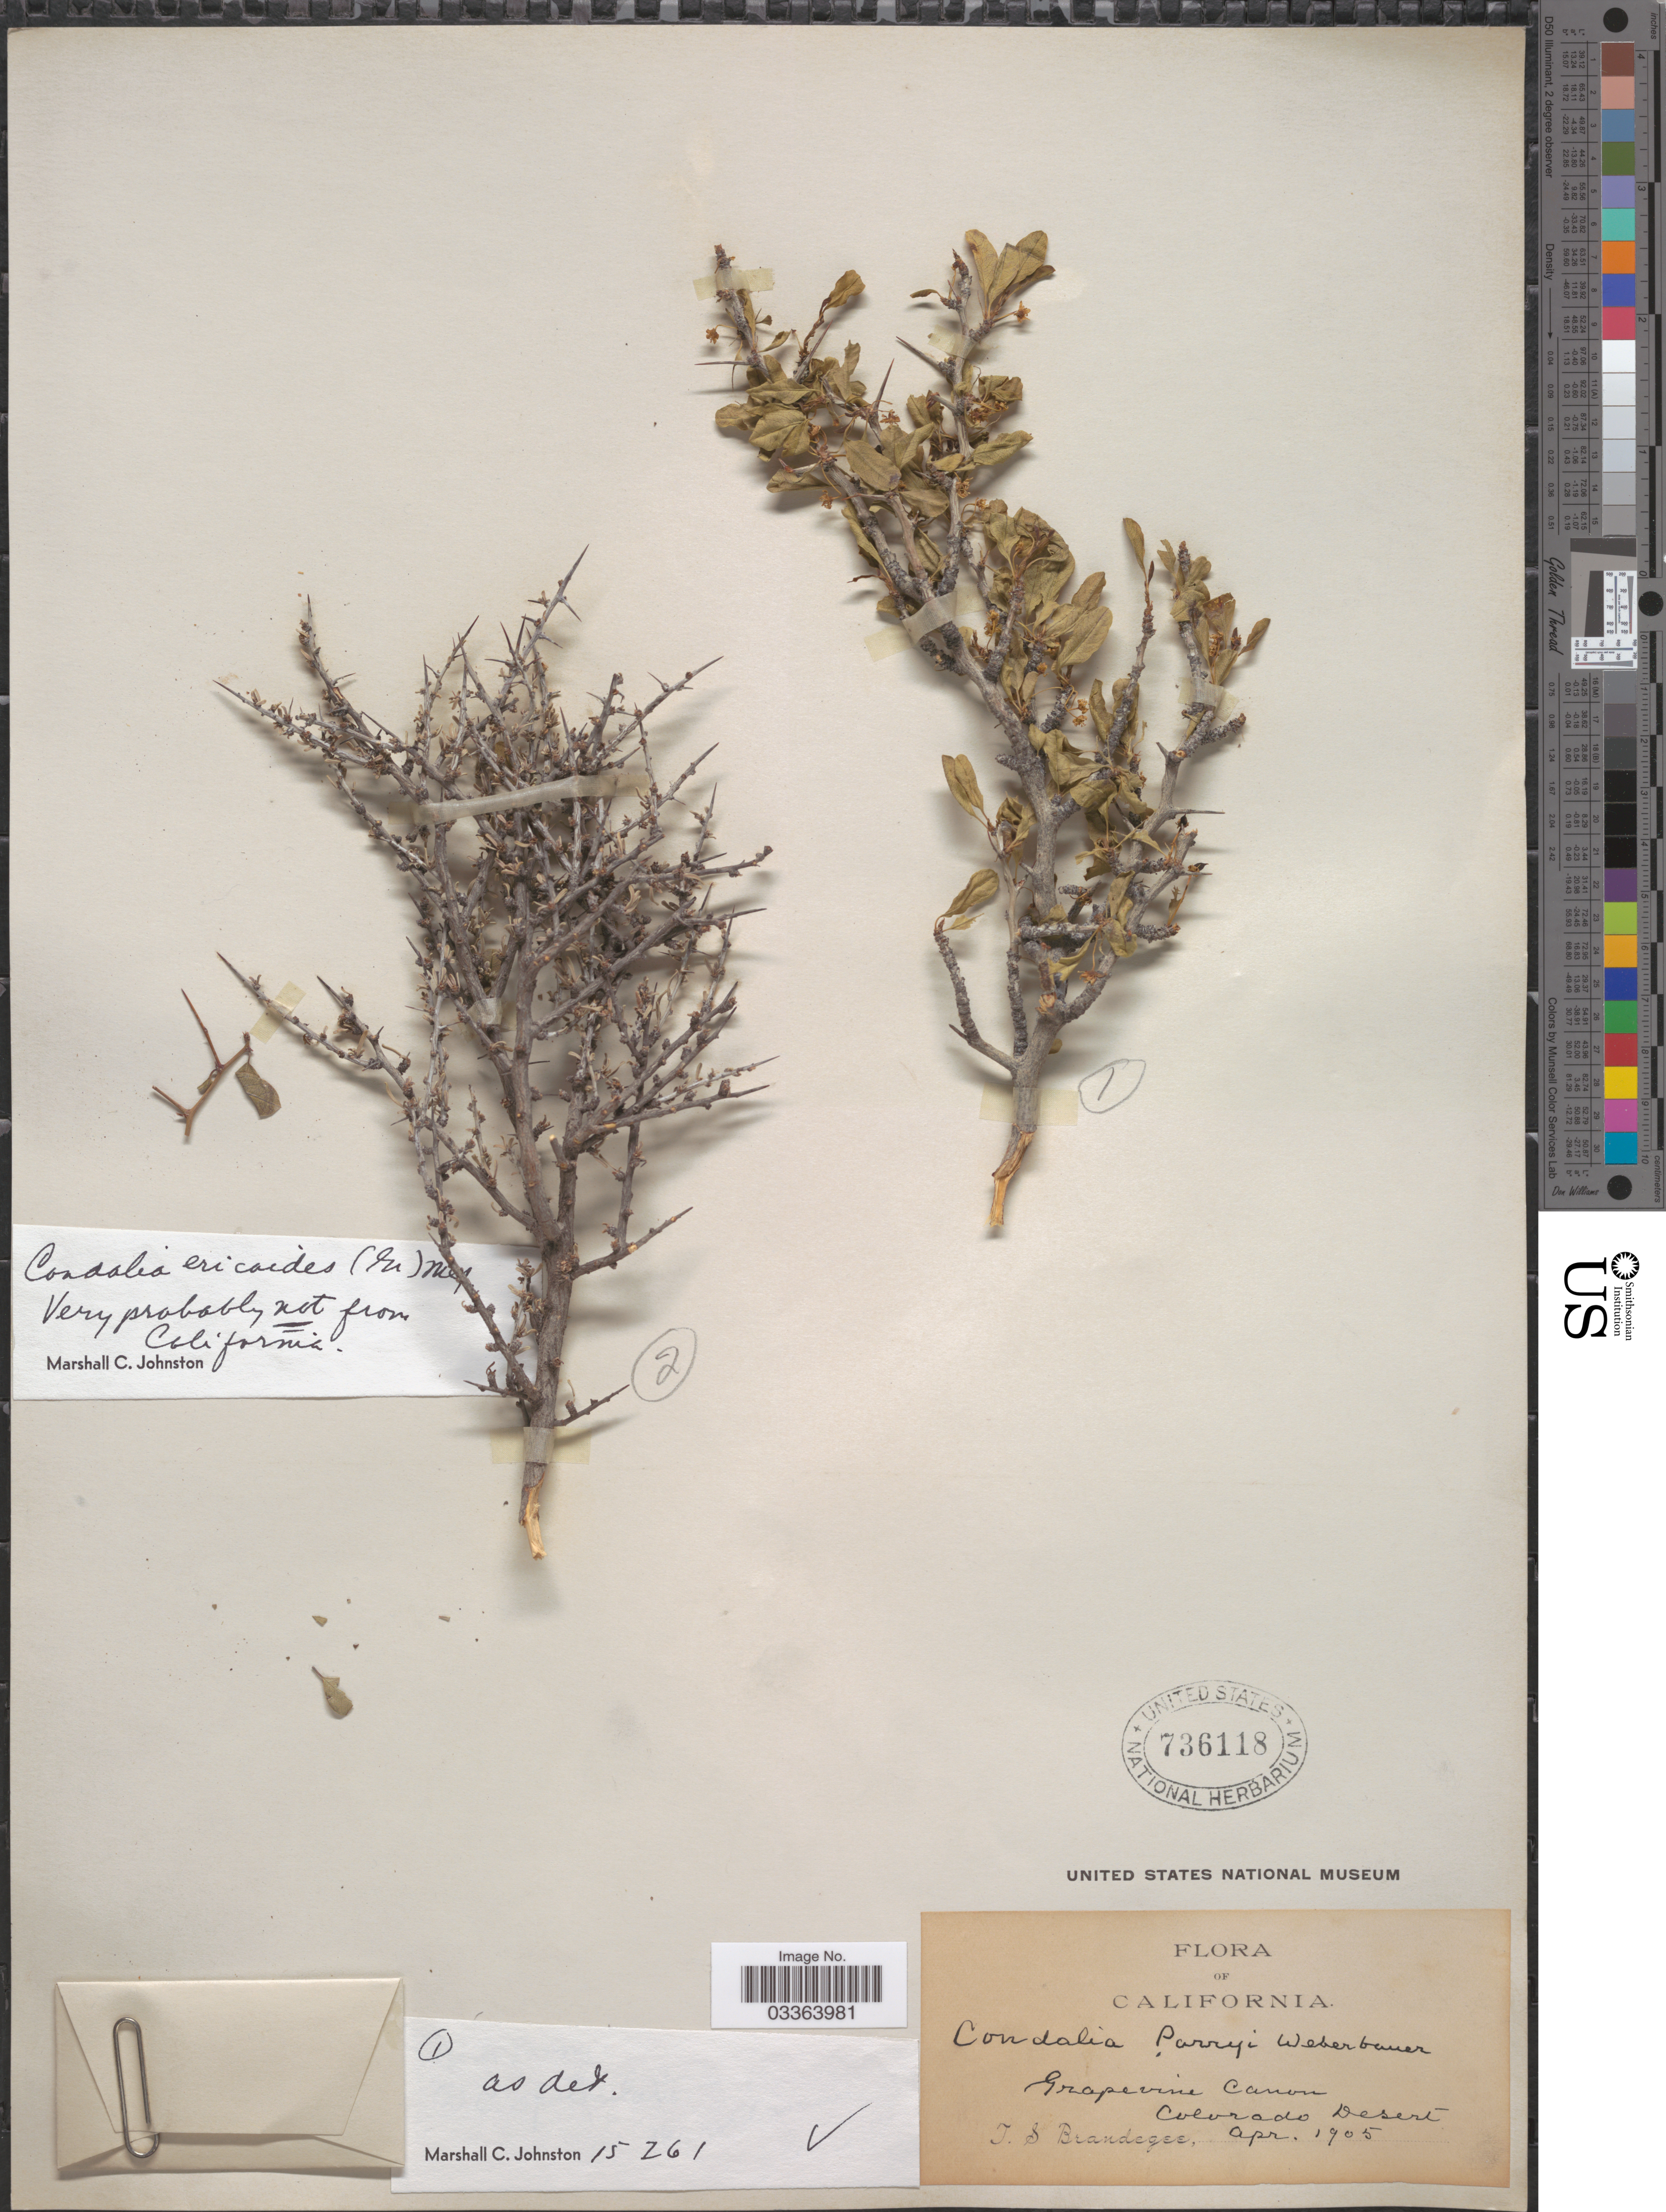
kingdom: Plantae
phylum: Tracheophyta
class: Magnoliopsida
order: Rosales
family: Rhamnaceae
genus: Pseudoziziphus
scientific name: Pseudoziziphus parryi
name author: (Torr.) Hauenschild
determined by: Strong, Mark T., (BOT), Smithsonian Institution - National Museum of Natural History (UNITED STATES)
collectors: T. S. Brandegee (herbarium)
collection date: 1905-04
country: United States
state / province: California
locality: Grapevine Canon, Colorado Desert.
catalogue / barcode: US 736118